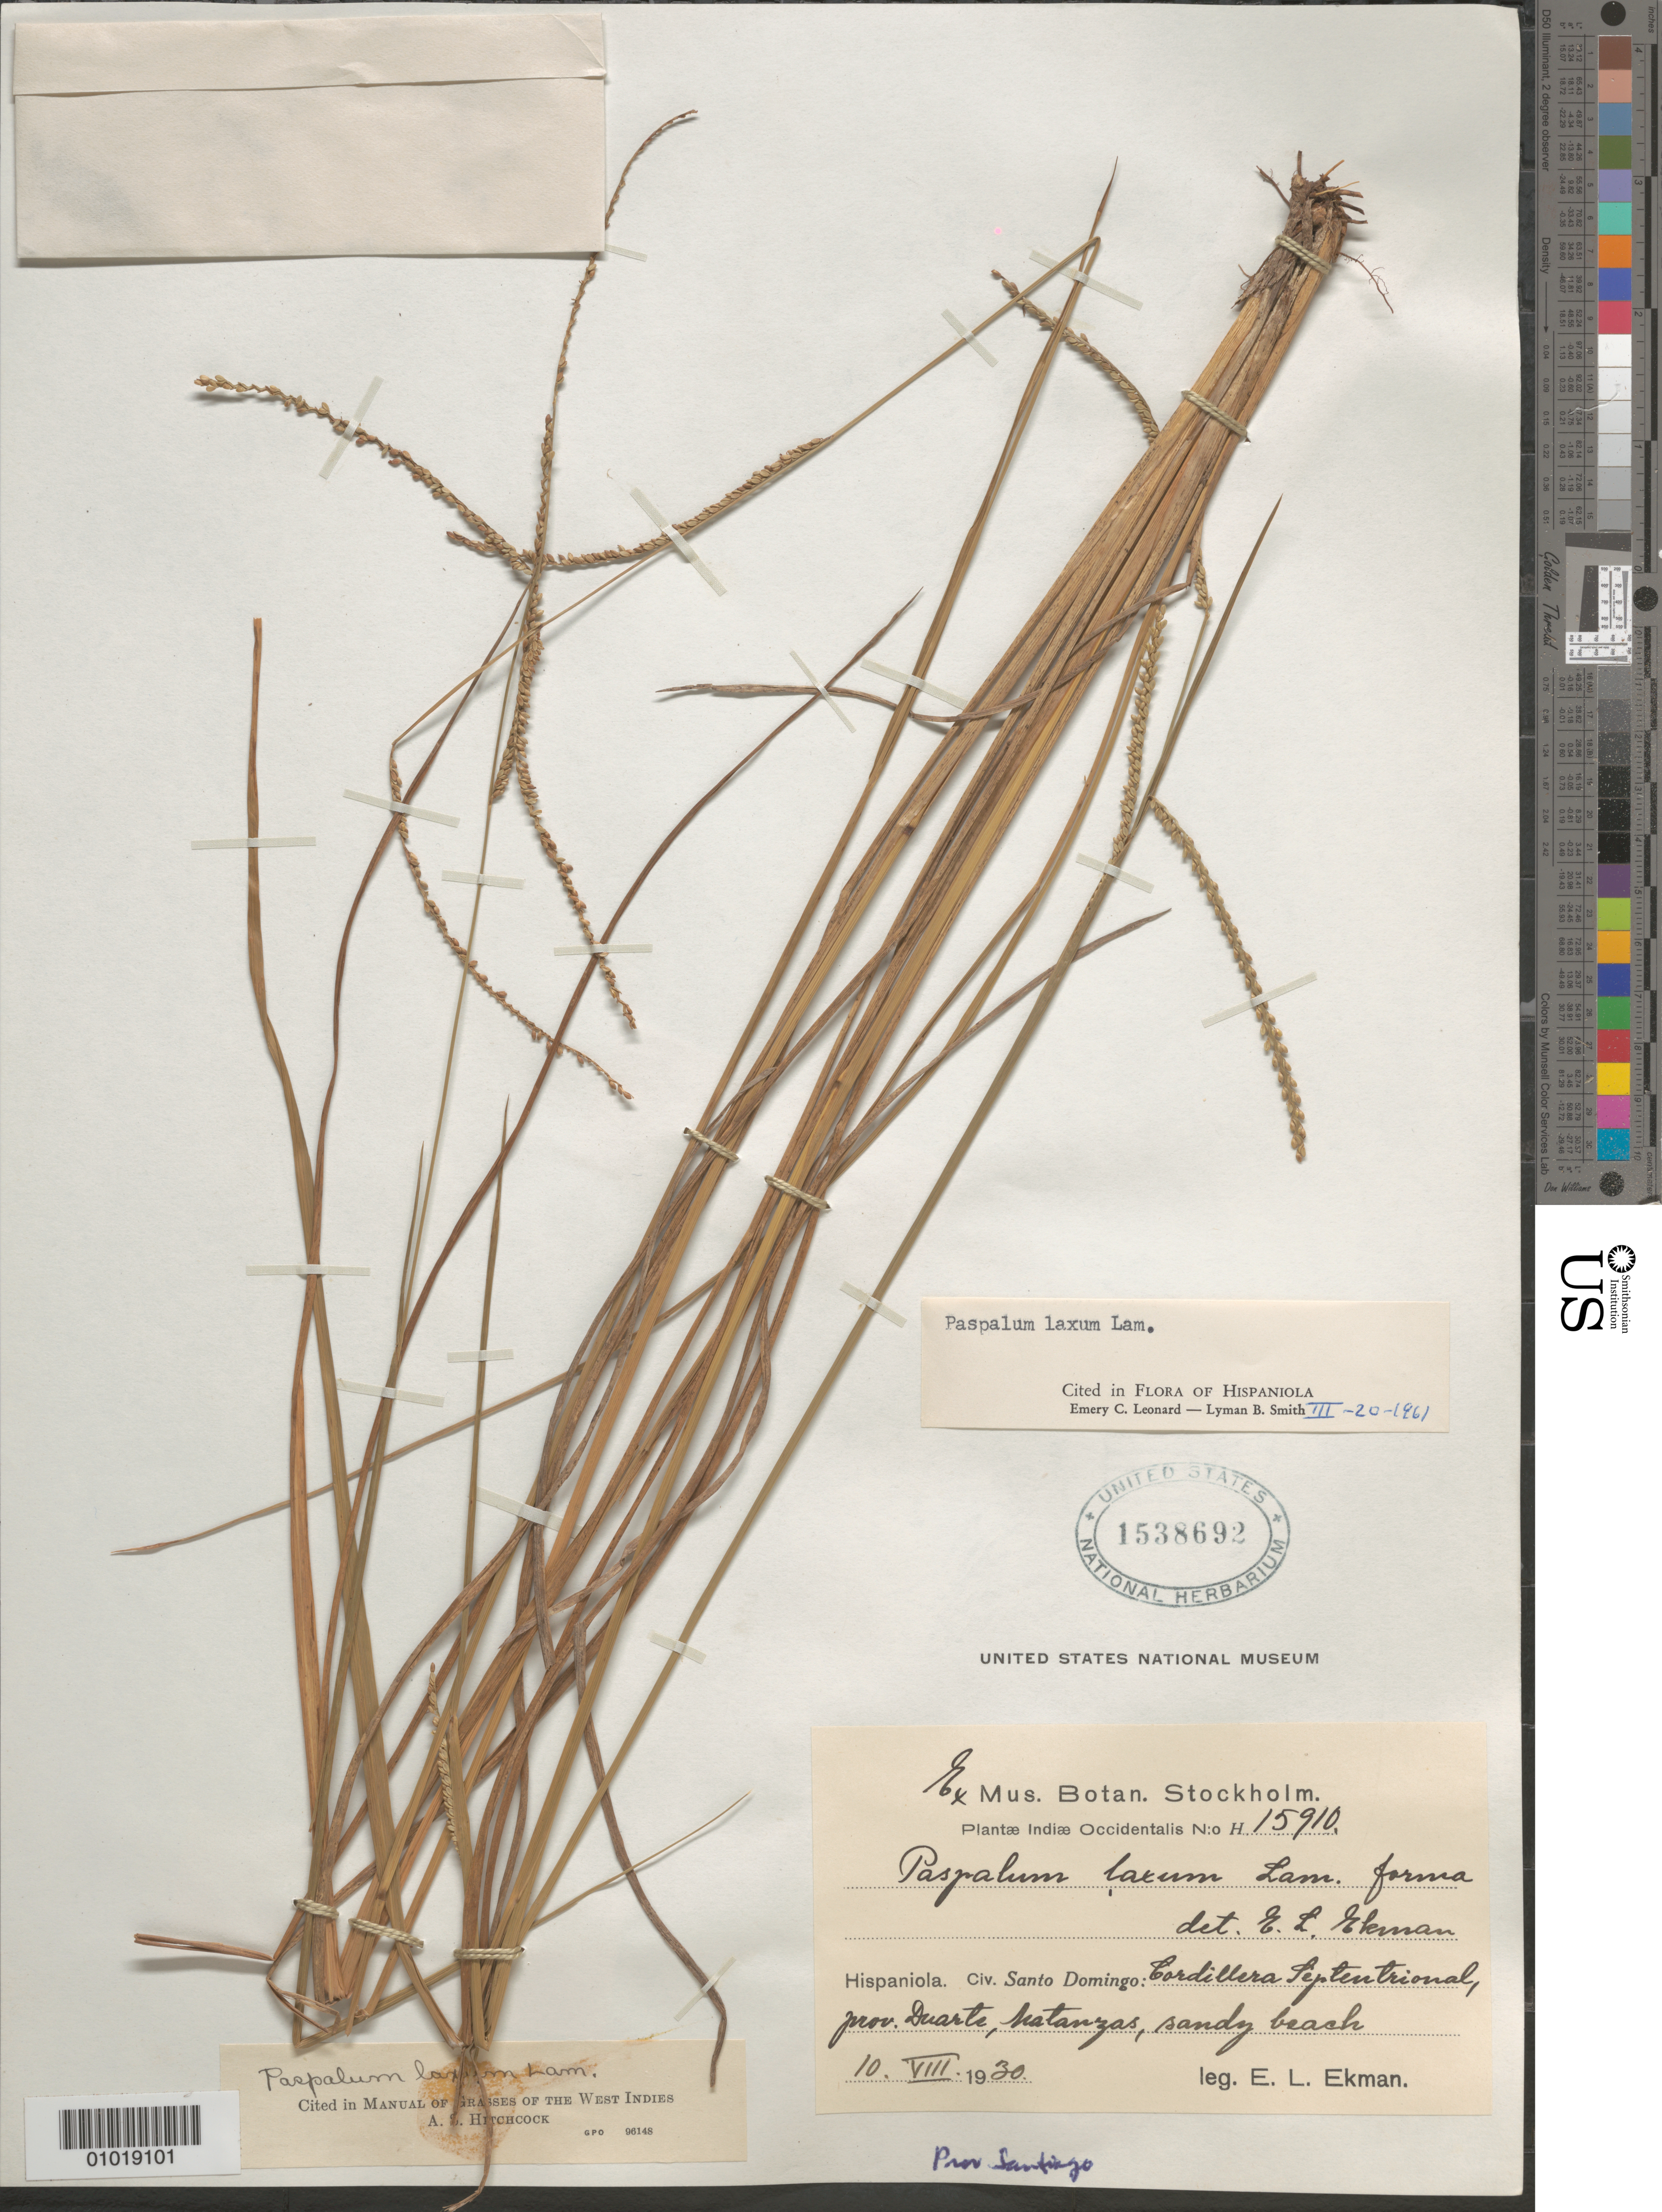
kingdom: Plantae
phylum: Tracheophyta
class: Liliopsida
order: Poales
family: Poaceae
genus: Paspalum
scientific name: Paspalum laxum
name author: Lam.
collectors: E. L. Ekman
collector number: H 15910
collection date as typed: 10 Aug 1930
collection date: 1930-08-10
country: Dominican Republic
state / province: El Seibo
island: Hispaniola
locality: Cordillera Septentrional, Matanzas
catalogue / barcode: US 1538692